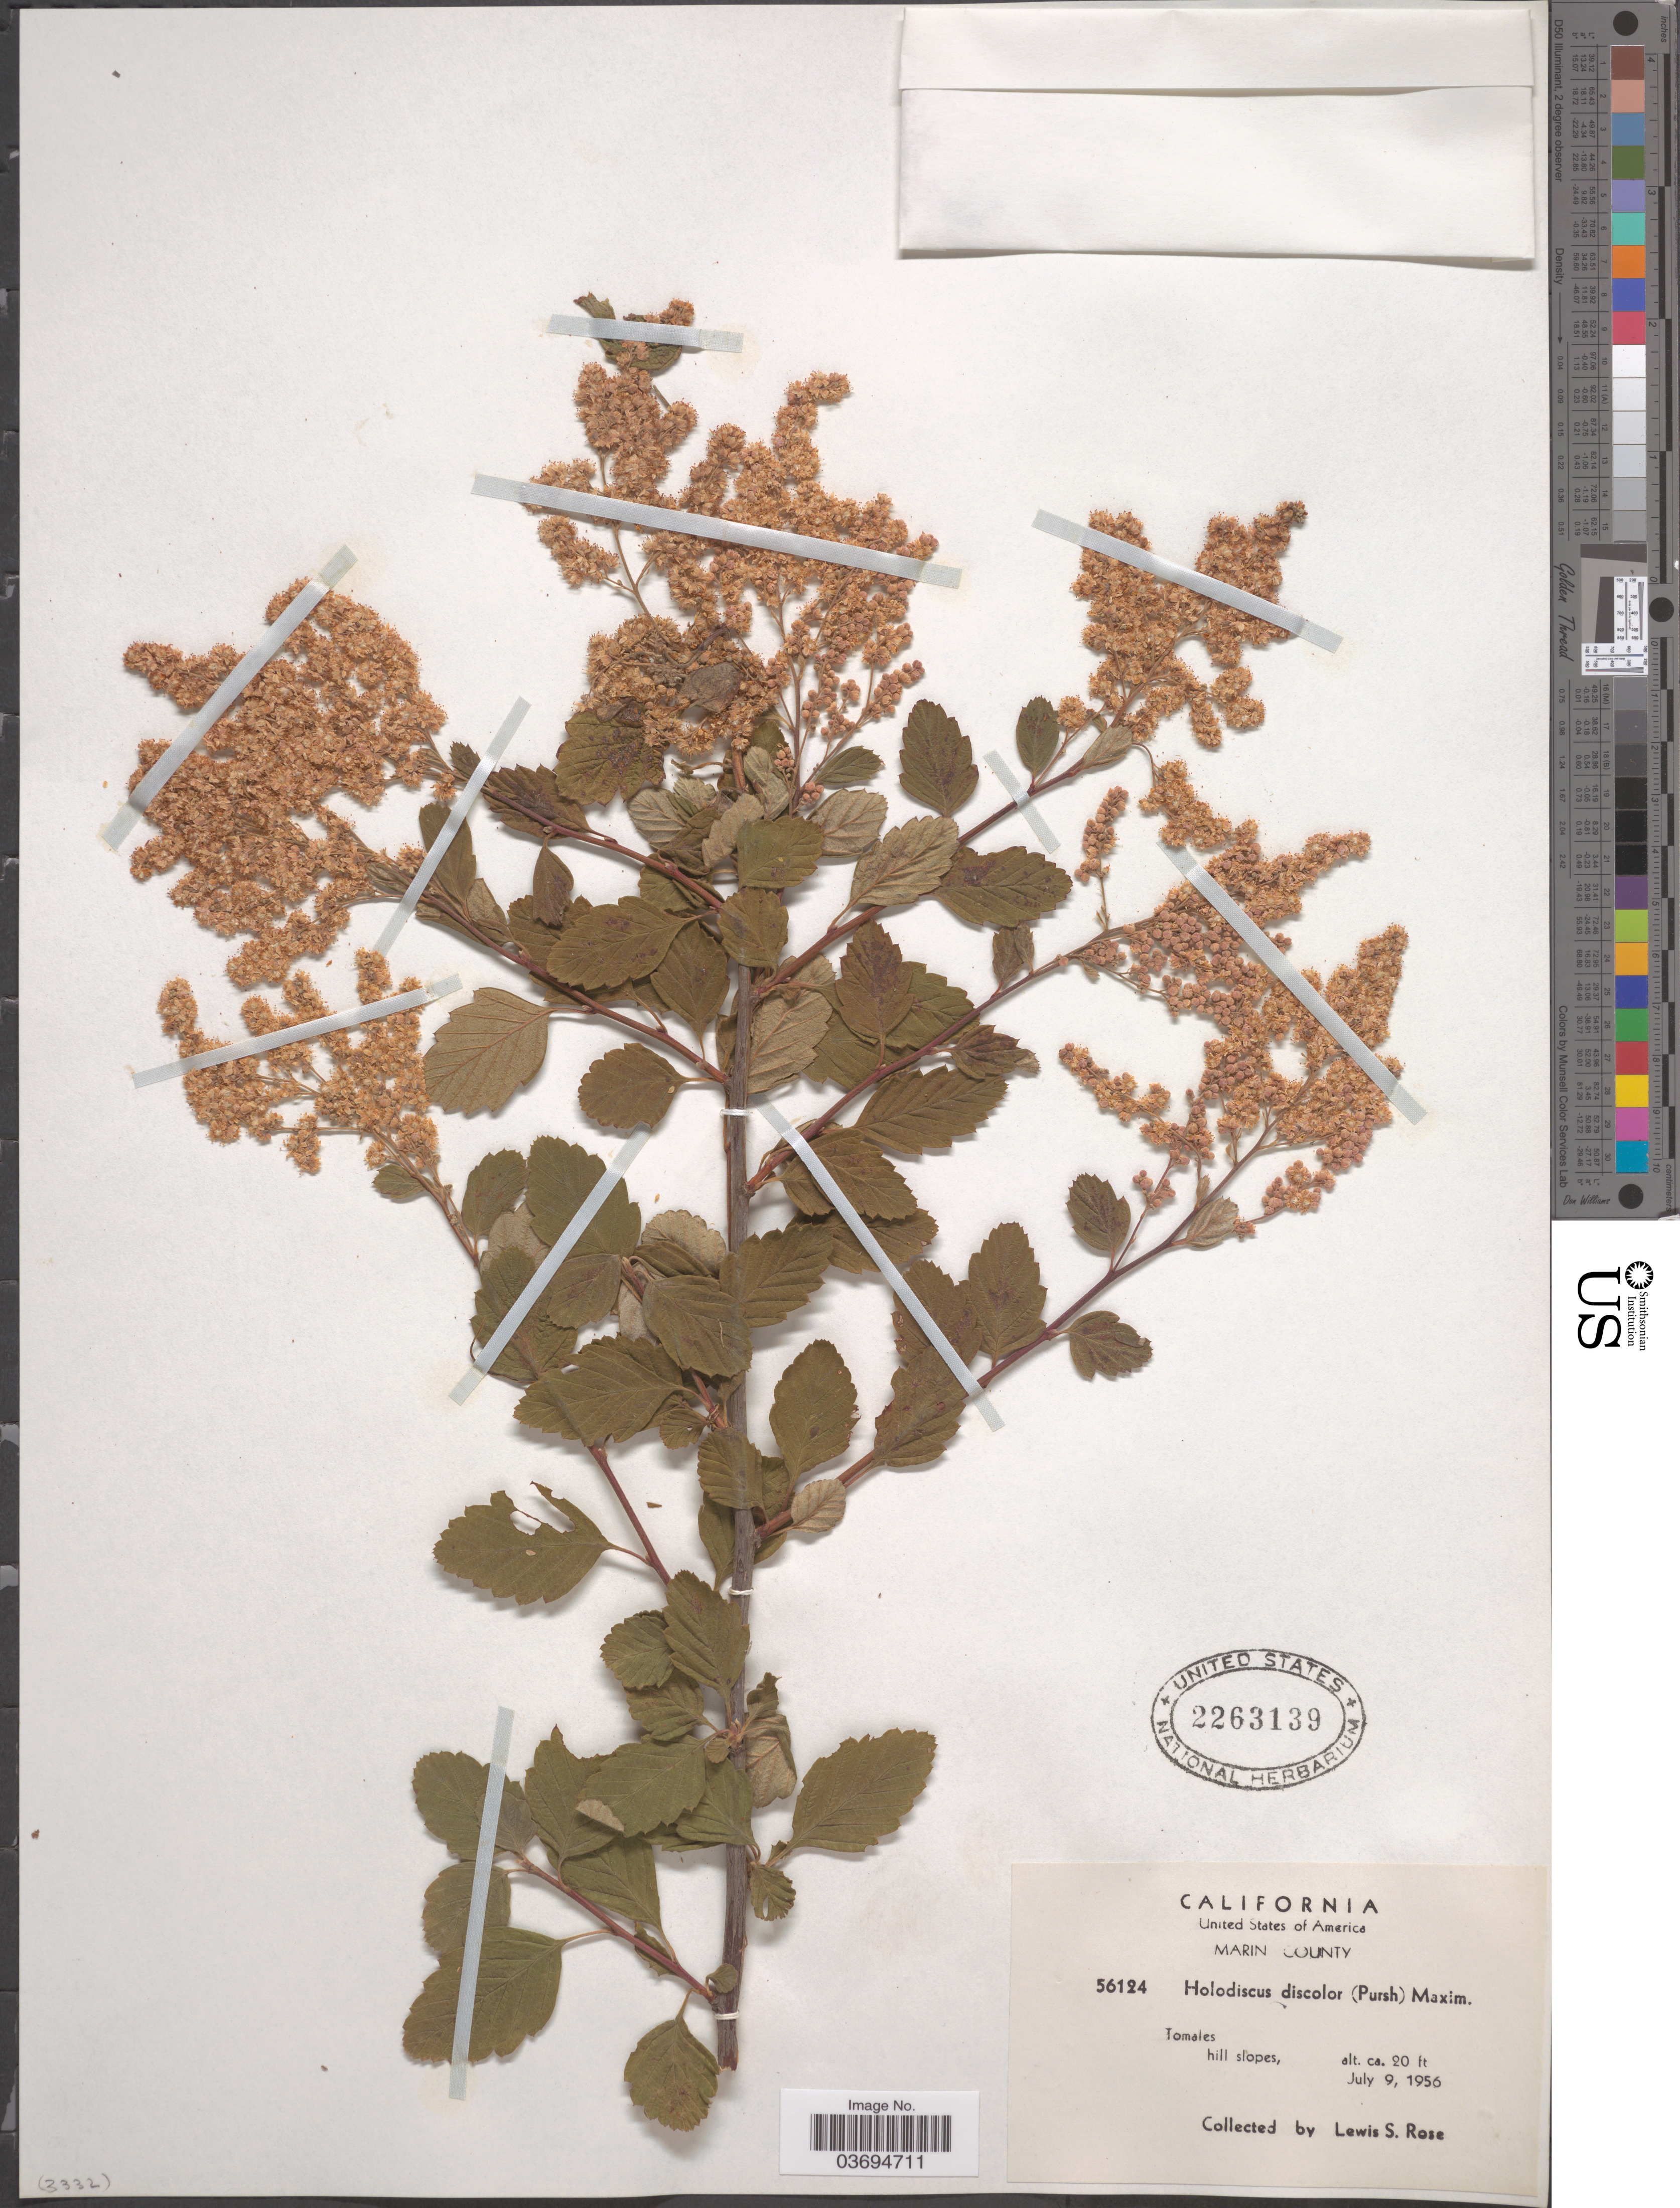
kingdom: Plantae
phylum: Tracheophyta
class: Magnoliopsida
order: Rosales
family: Rosaceae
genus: Holodiscus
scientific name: Holodiscus discolor var. discolor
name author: (Pursh) Maxim.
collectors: L. S. Rose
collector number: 56124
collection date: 1956-07-09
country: United States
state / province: California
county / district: Marin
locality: Marin County. Tomales hill slopes.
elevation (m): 6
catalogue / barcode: US 2263139